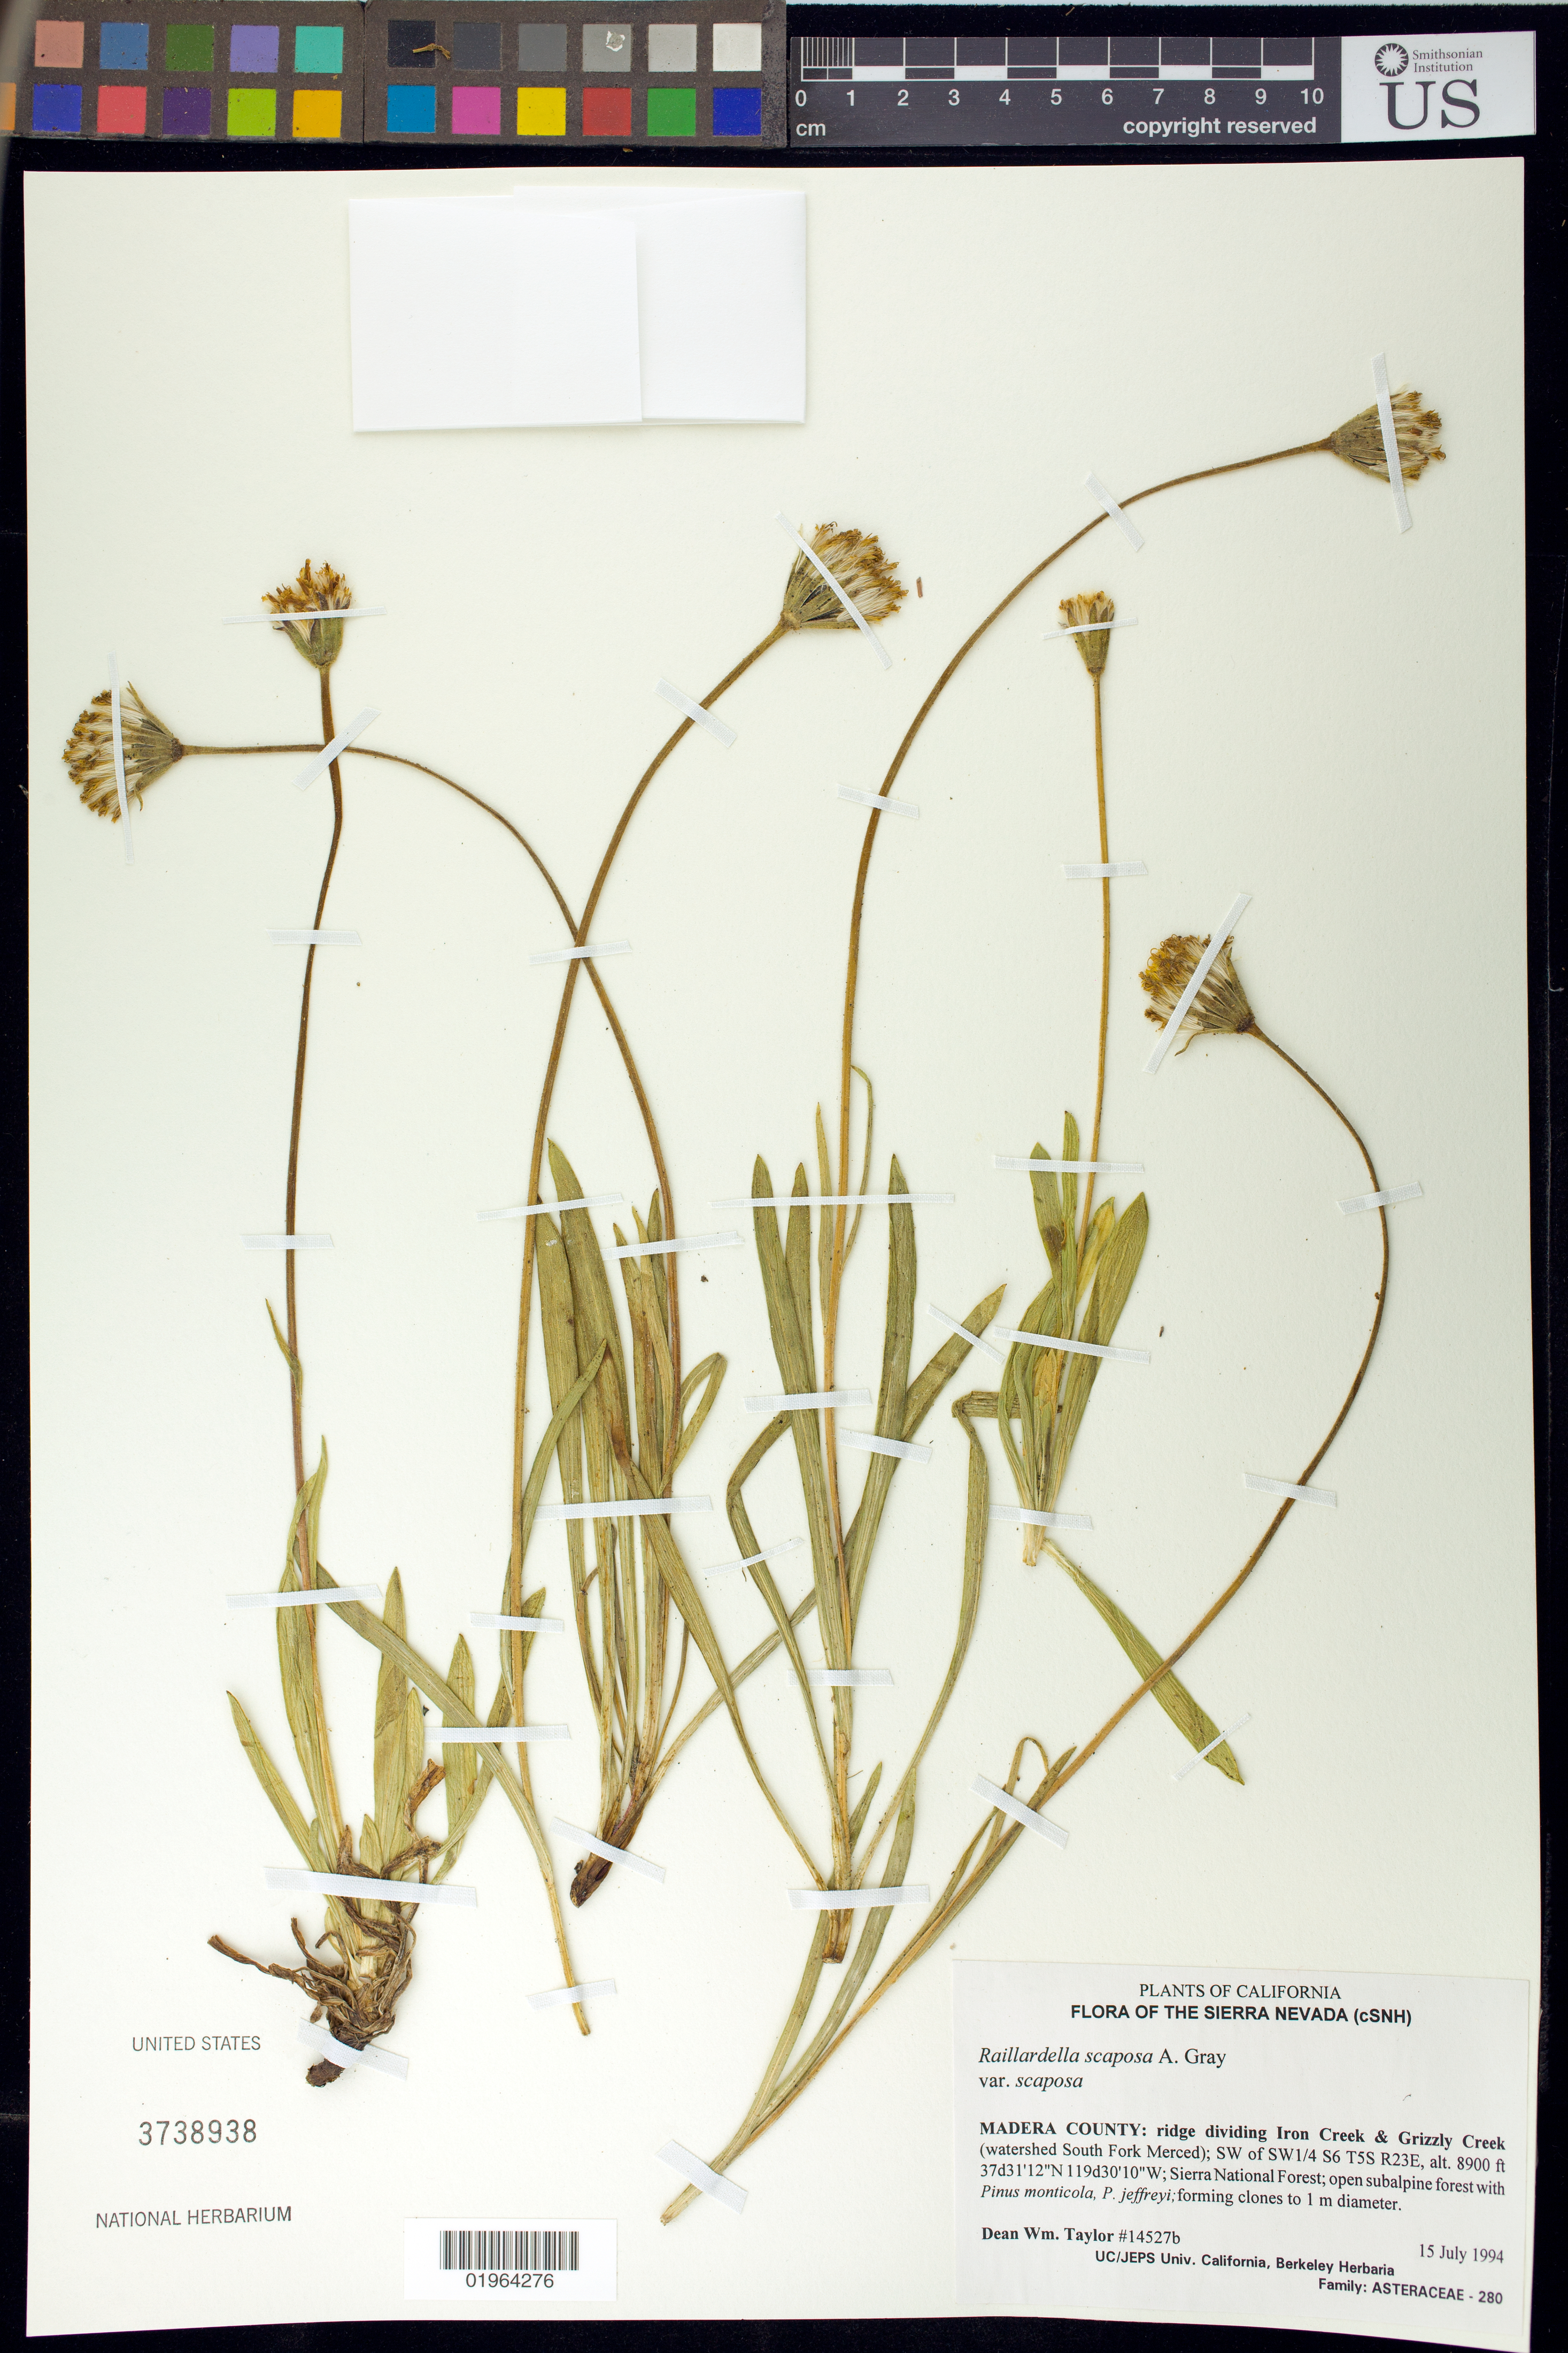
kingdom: Plantae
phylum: Tracheophyta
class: Magnoliopsida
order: Asterales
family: Asteraceae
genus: Raillardella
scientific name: Raillardella scaposa var. scaposa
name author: A. Gray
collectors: D. W. Taylor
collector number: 14527b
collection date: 1994-07-15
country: United States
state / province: California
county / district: Madera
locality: Ridge dividing Iron Creek and Grizzly Creek (watershed South Fork Merced), Sierra National Forest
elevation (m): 2713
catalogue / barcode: US 3738938